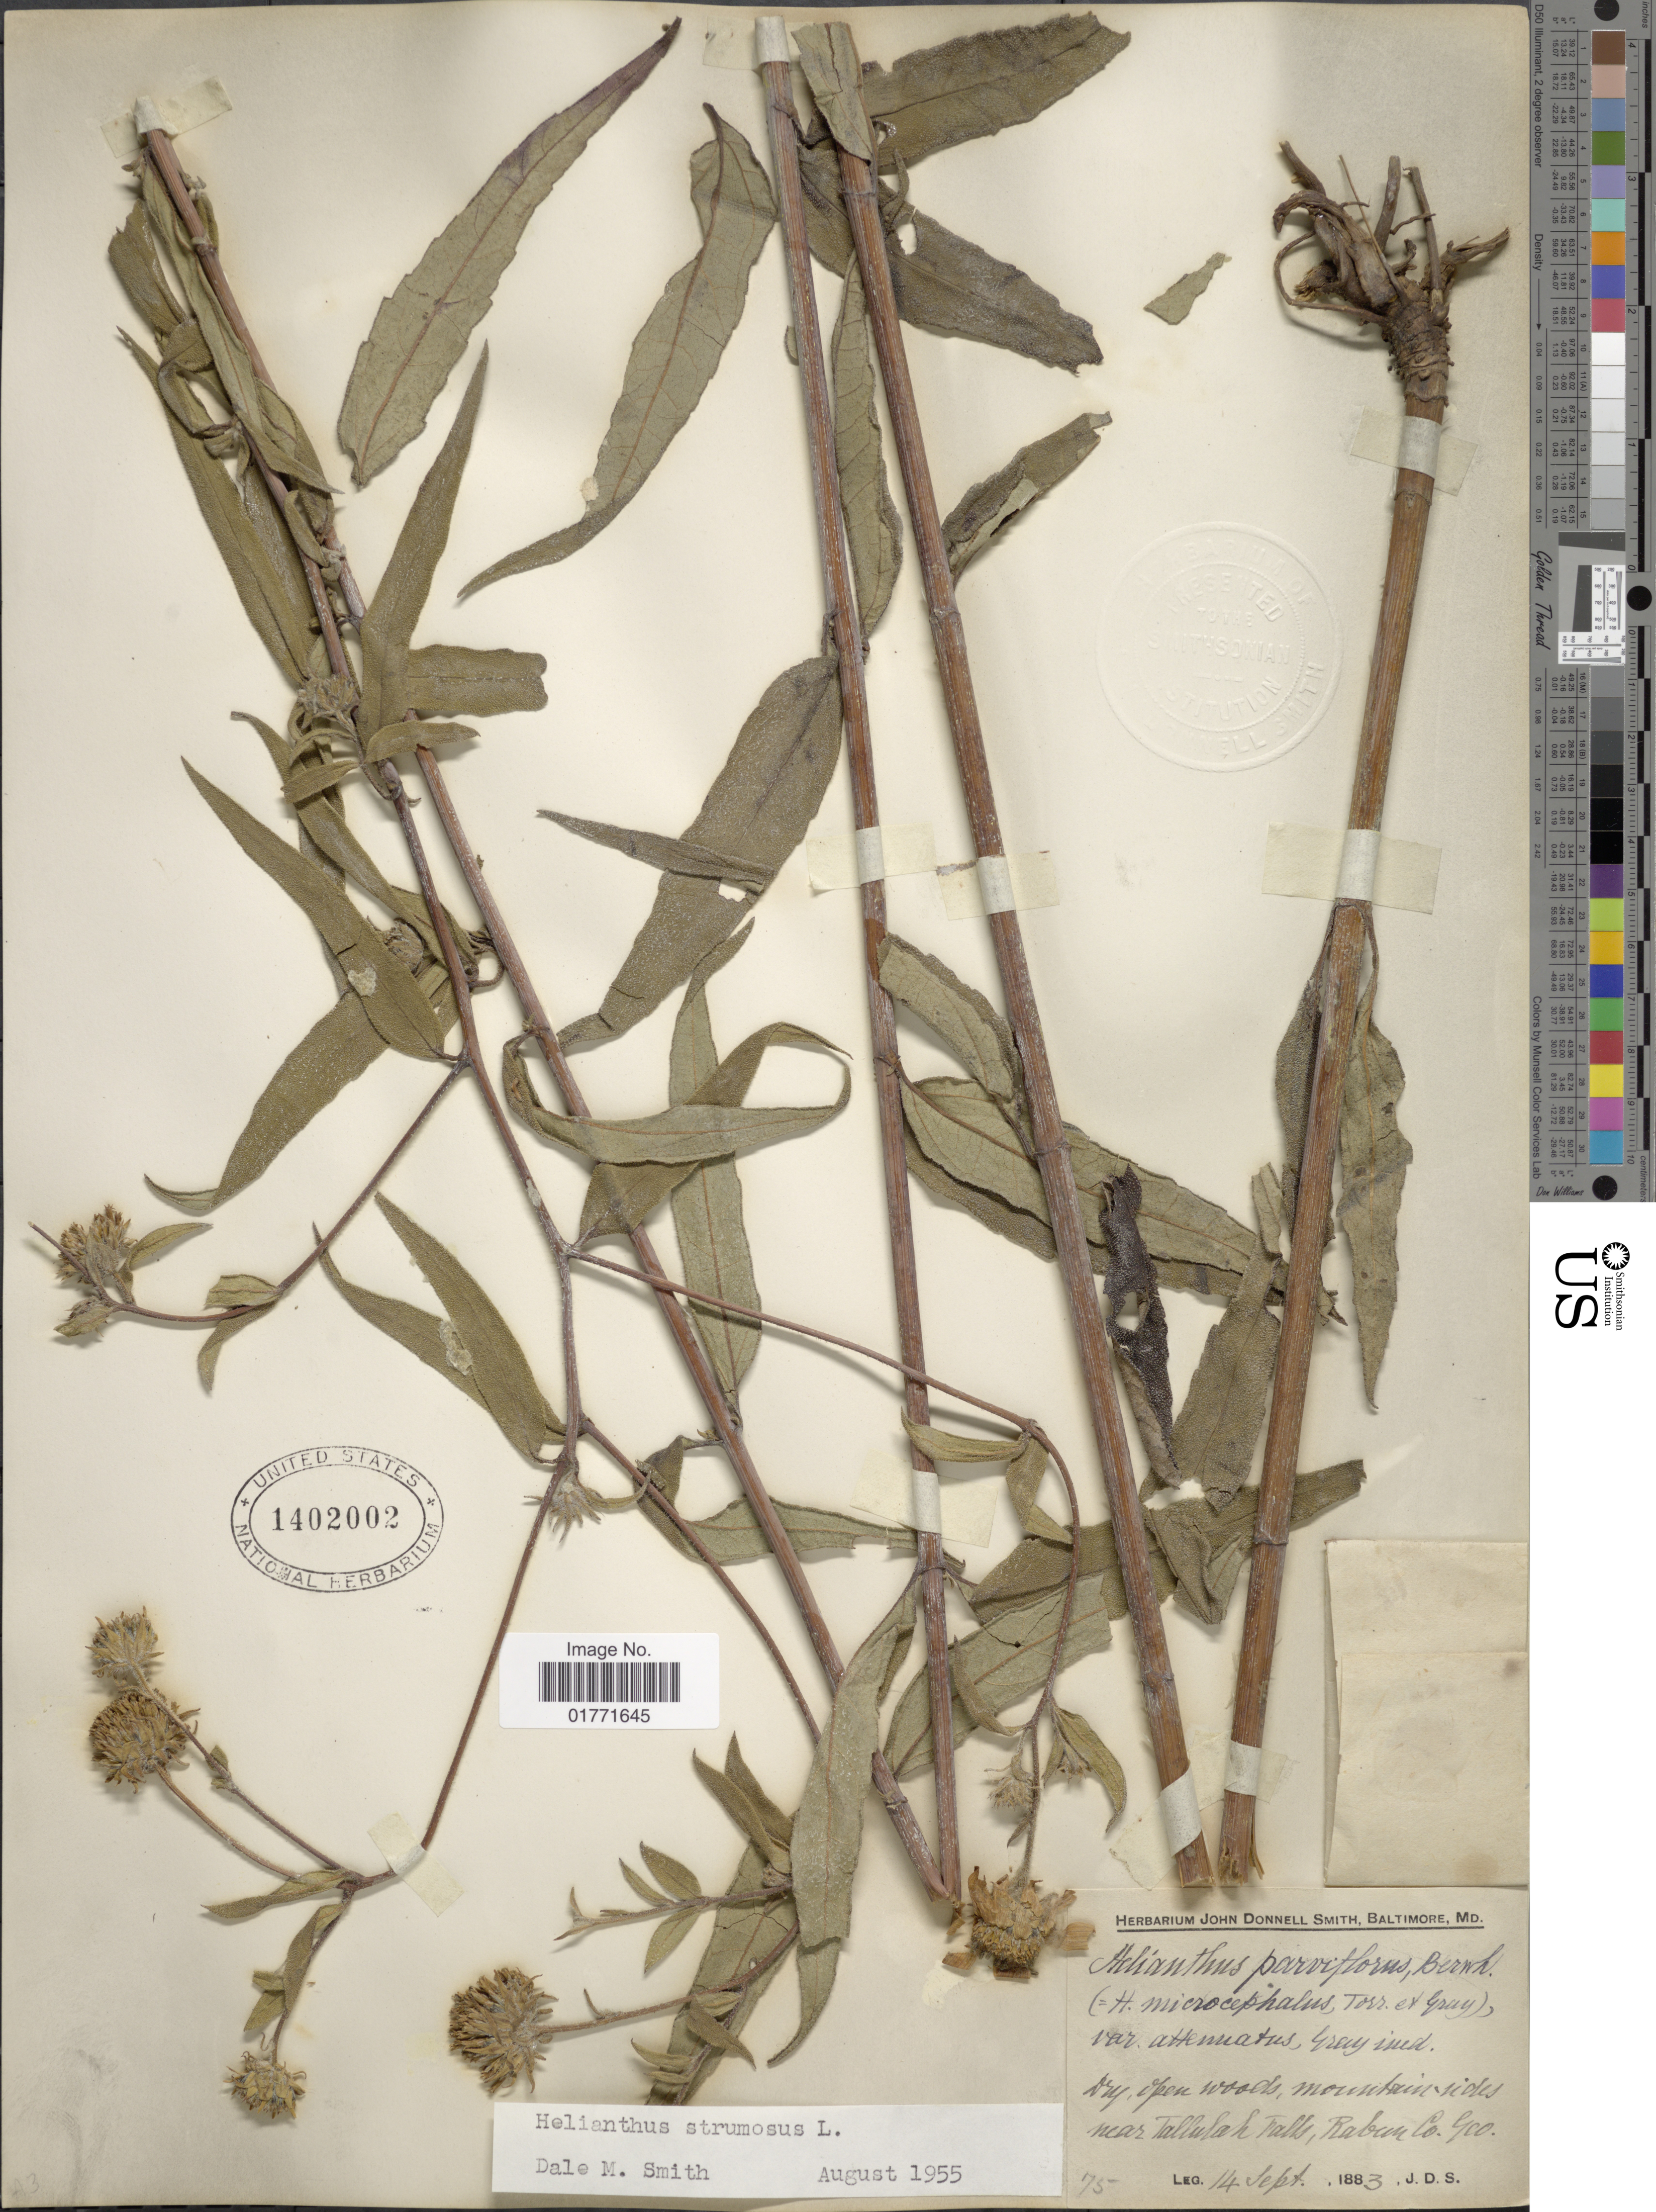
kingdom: Plantae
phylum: Tracheophyta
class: Magnoliopsida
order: Asterales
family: Asteraceae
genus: Helianthus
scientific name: Helianthus strumosus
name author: L.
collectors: J. Donnell Smith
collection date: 1883-09-14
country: United States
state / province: Georgia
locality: Mountain sides near Tallulah, Rabun Co. Geo.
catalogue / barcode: US 1402002